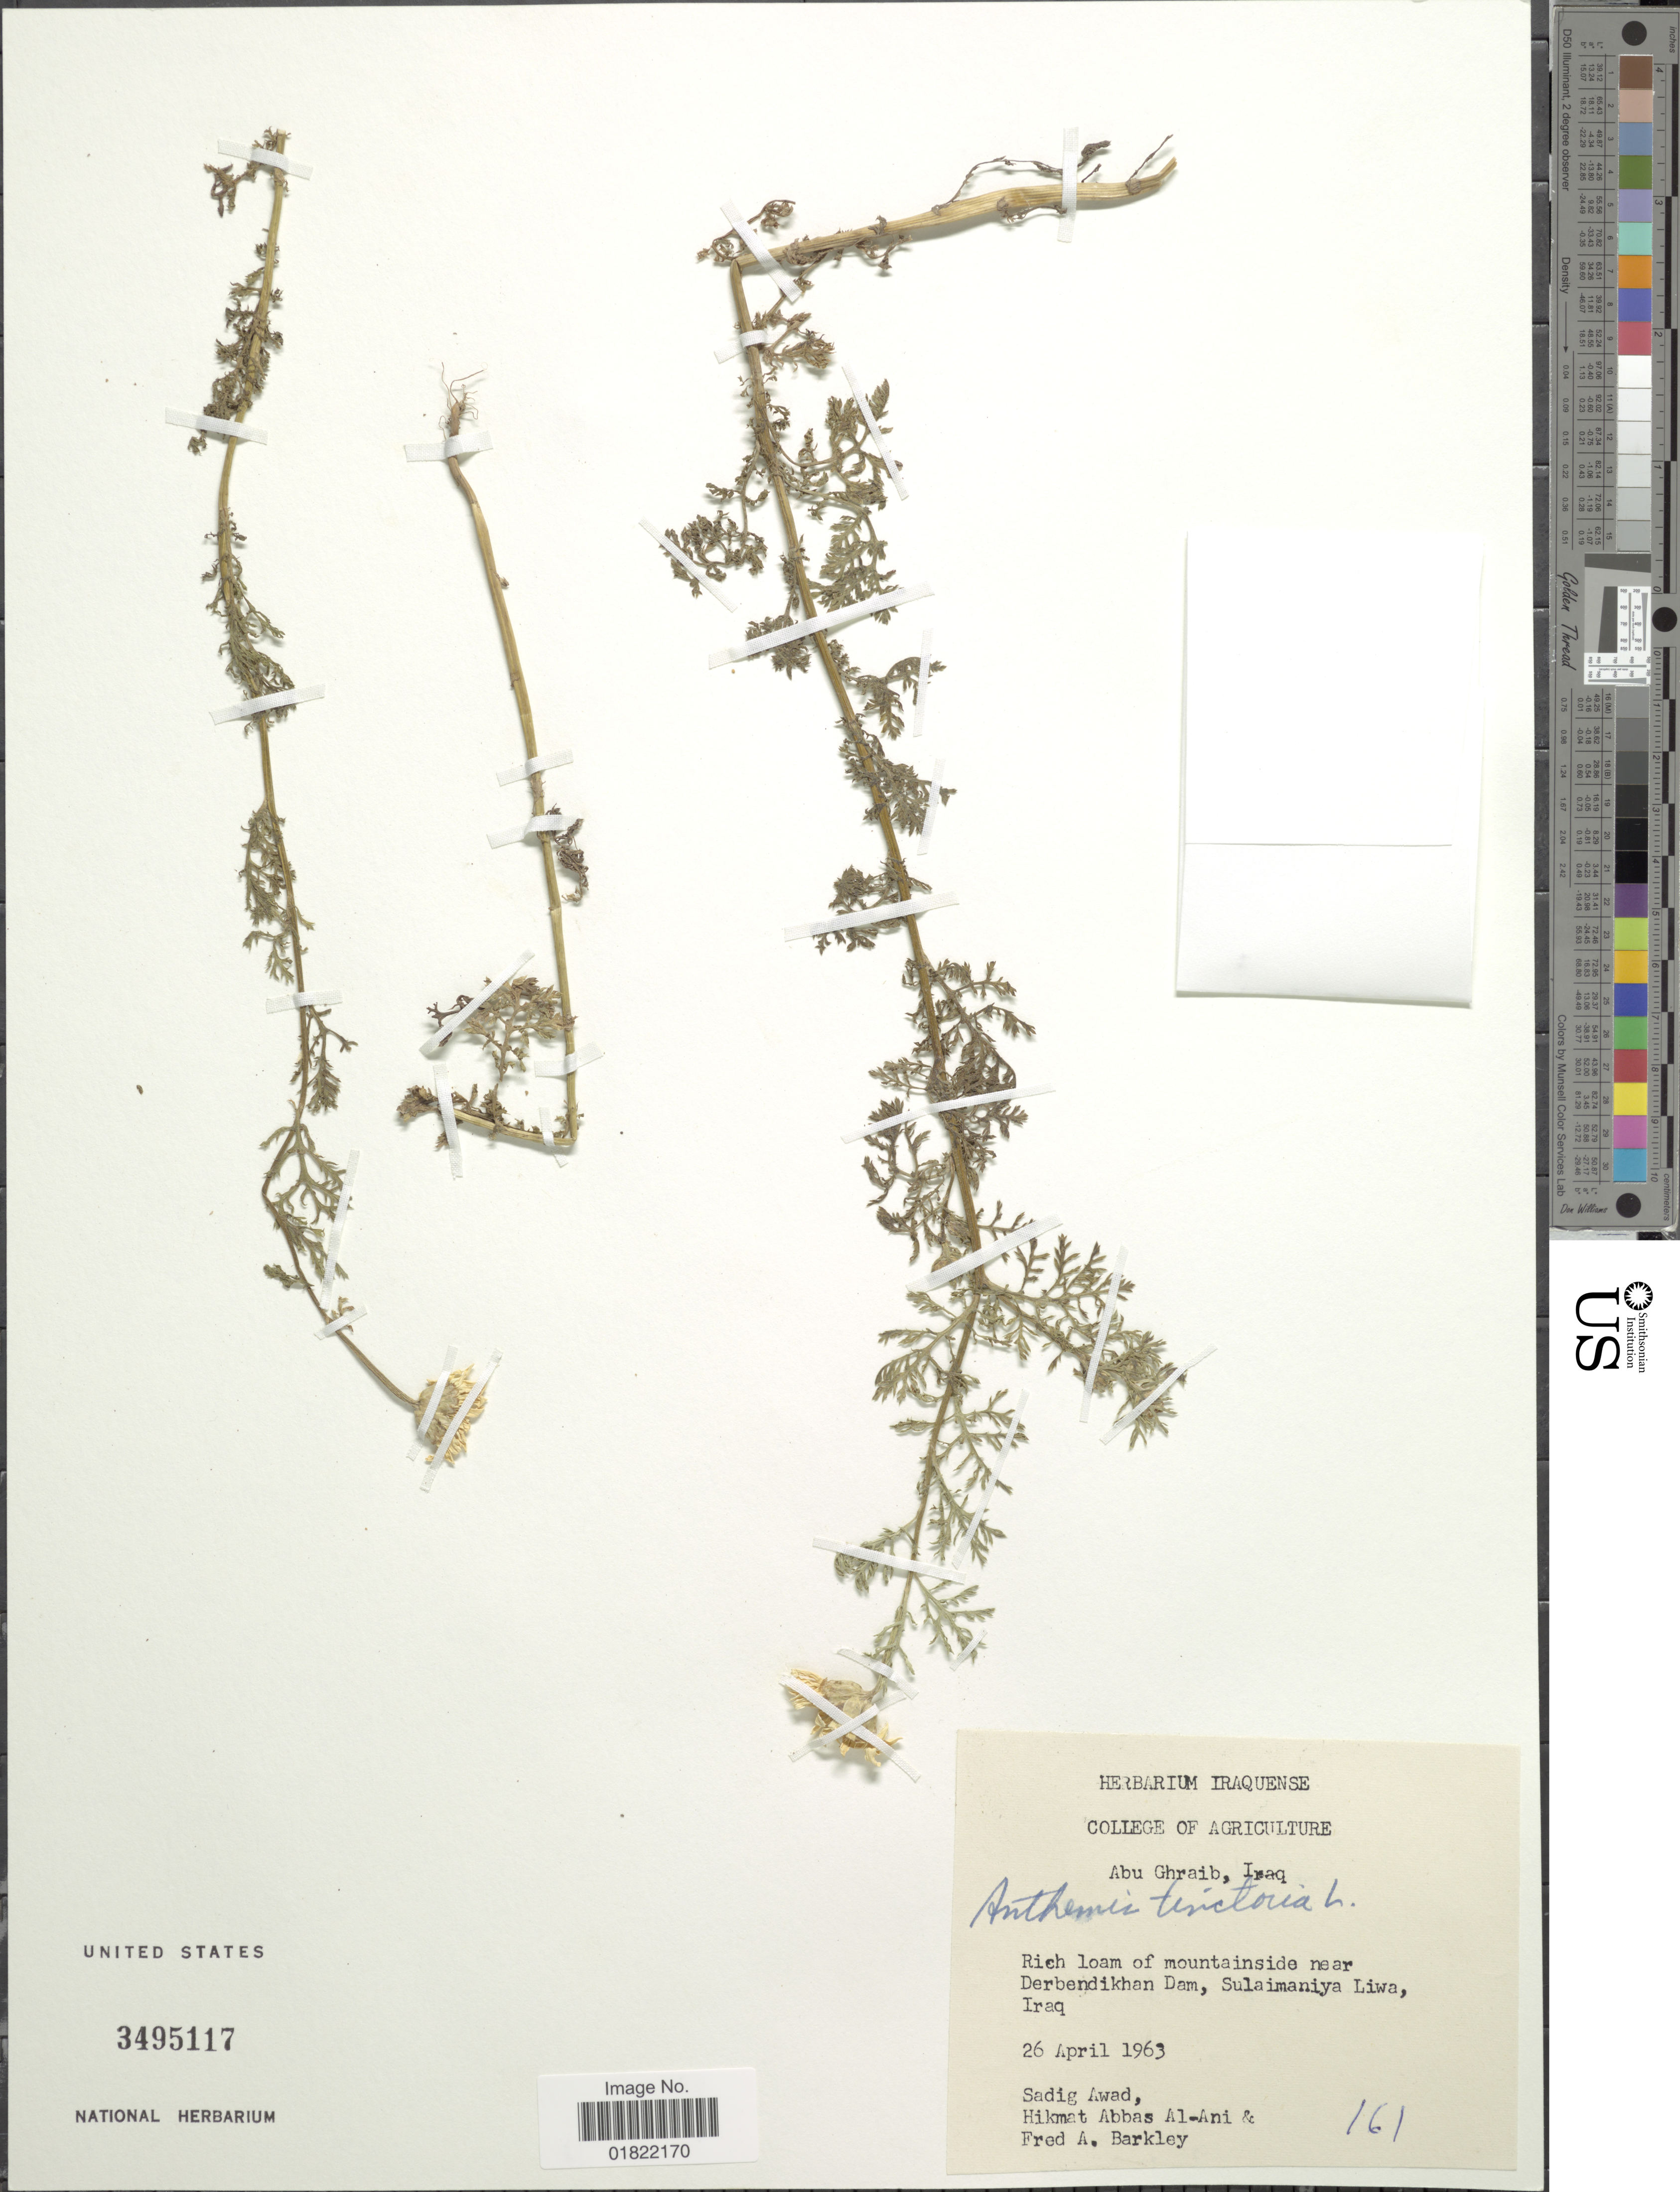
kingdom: Plantae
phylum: Tracheophyta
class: Magnoliopsida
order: Asterales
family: Asteraceae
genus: Anthemis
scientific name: Anthemis tinctoria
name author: L.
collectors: S. Awad, H. Abbas & F. A. Barkley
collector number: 161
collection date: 1963-04-26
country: Iraq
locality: Abu Ghraib, Rich loam of mountainside near Derbendikhan Dam, Sulaimaniya Liwa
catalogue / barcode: US 3495117